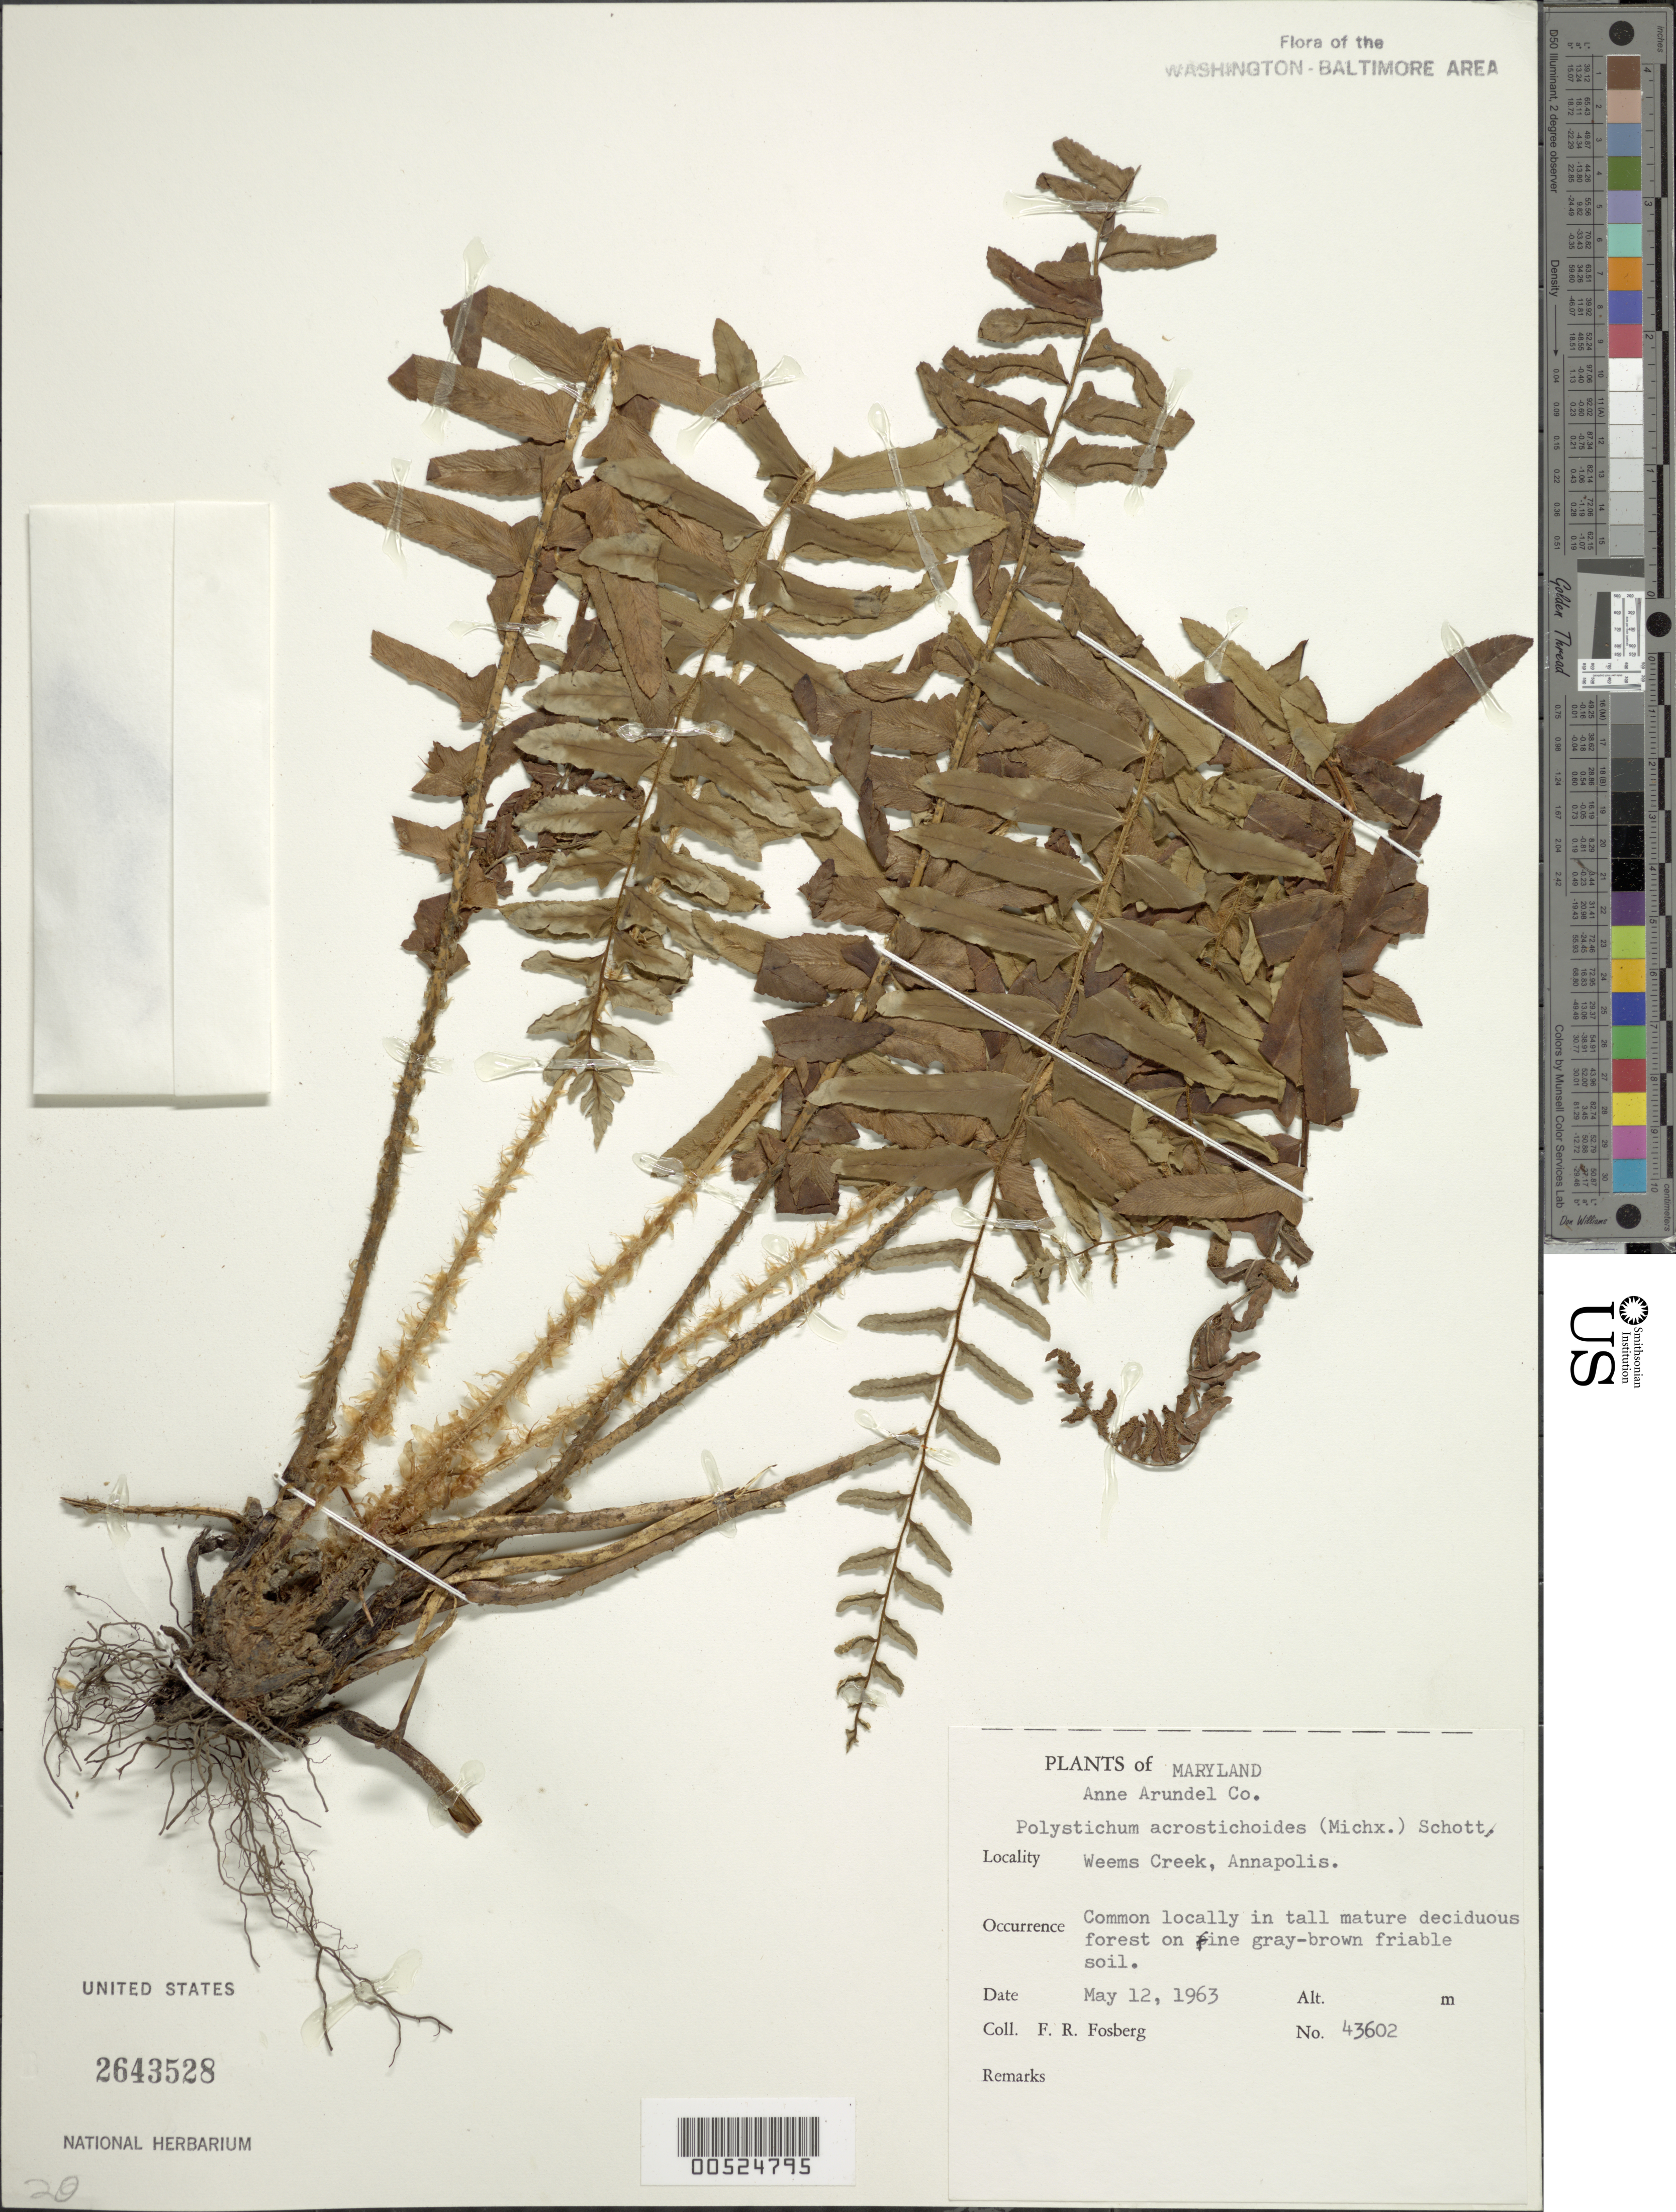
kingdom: Plantae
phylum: Tracheophyta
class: Polypodiopsida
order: Polypodiales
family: Dryopteridaceae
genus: Polystichum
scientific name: Polystichum acrostichoides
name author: (Michx.) Schott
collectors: F. R. Fosberg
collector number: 43602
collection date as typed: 12 May 1963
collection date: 1963-05-12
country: United States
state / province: Maryland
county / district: Anne Arundel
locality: Weems Creek, Annapolis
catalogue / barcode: US 2643528